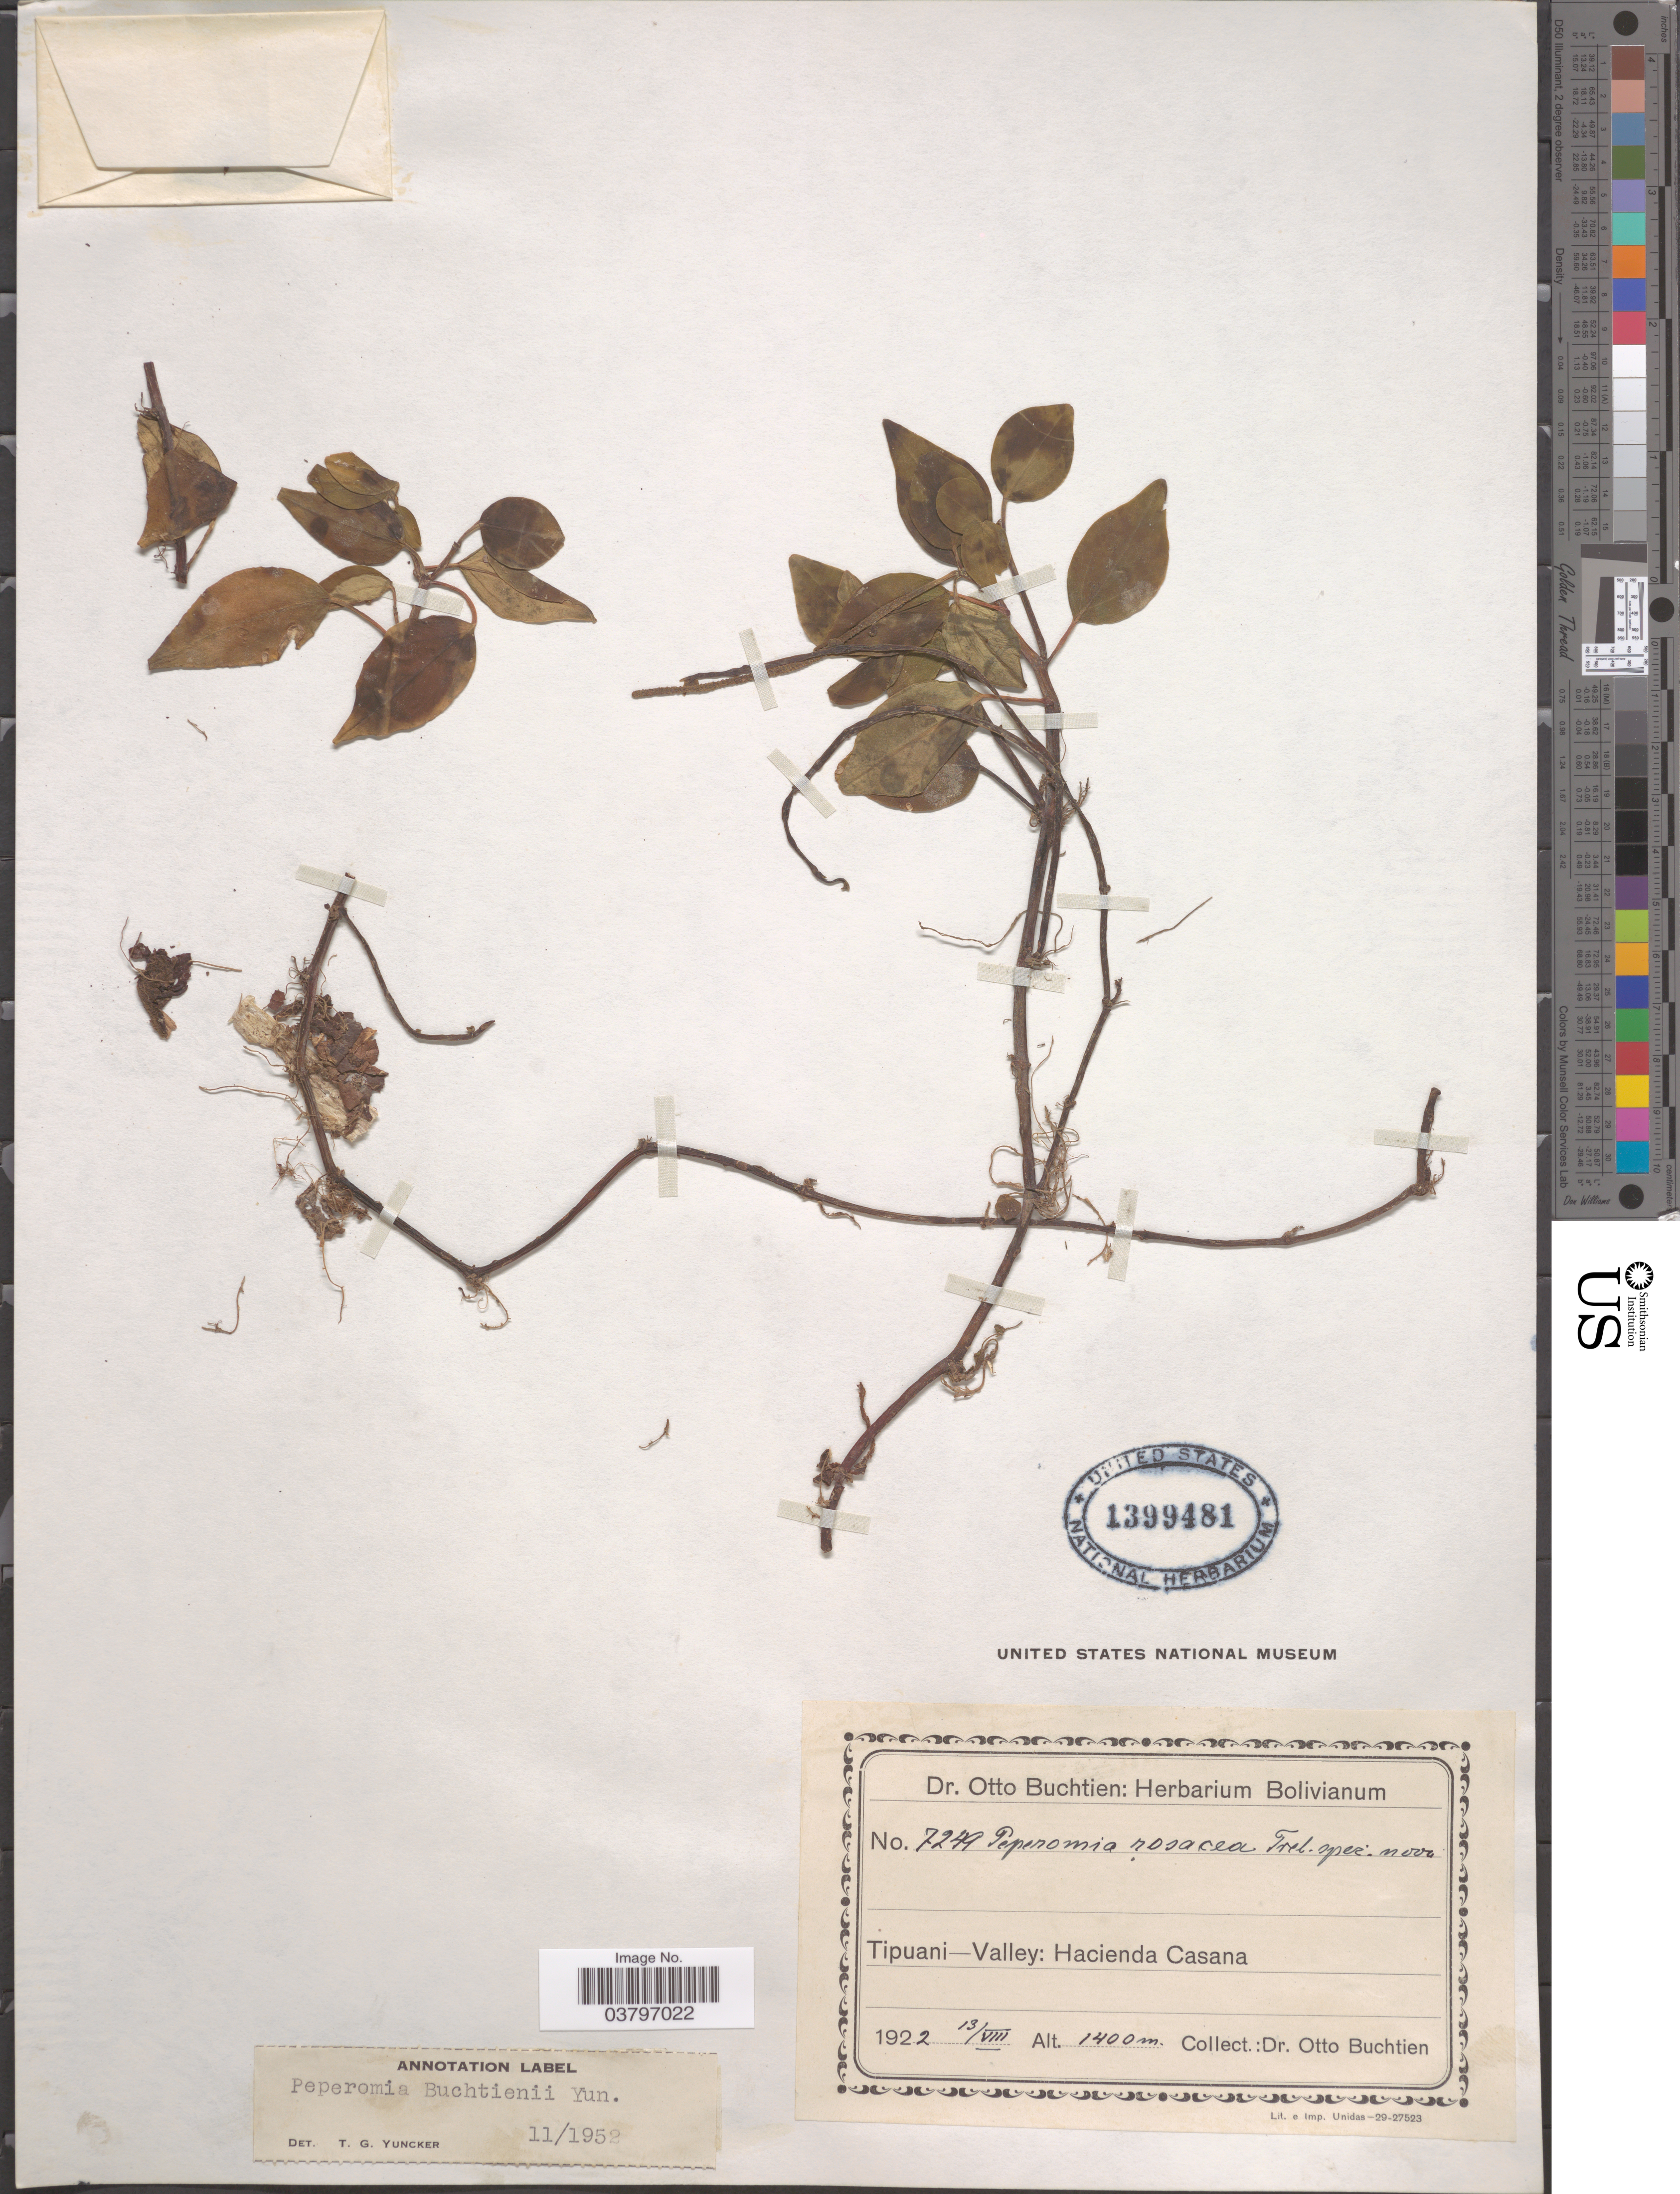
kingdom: Plantae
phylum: Tracheophyta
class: Magnoliopsida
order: Piperales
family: Piperaceae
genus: Peperomia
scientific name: Peperomia buchtienii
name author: Yunck.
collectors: O. Buchtien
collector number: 7249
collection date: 1922-08-13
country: Bolivia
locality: Tipuani - Valley: Hacienda Casana.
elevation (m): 1400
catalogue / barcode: US 1399481